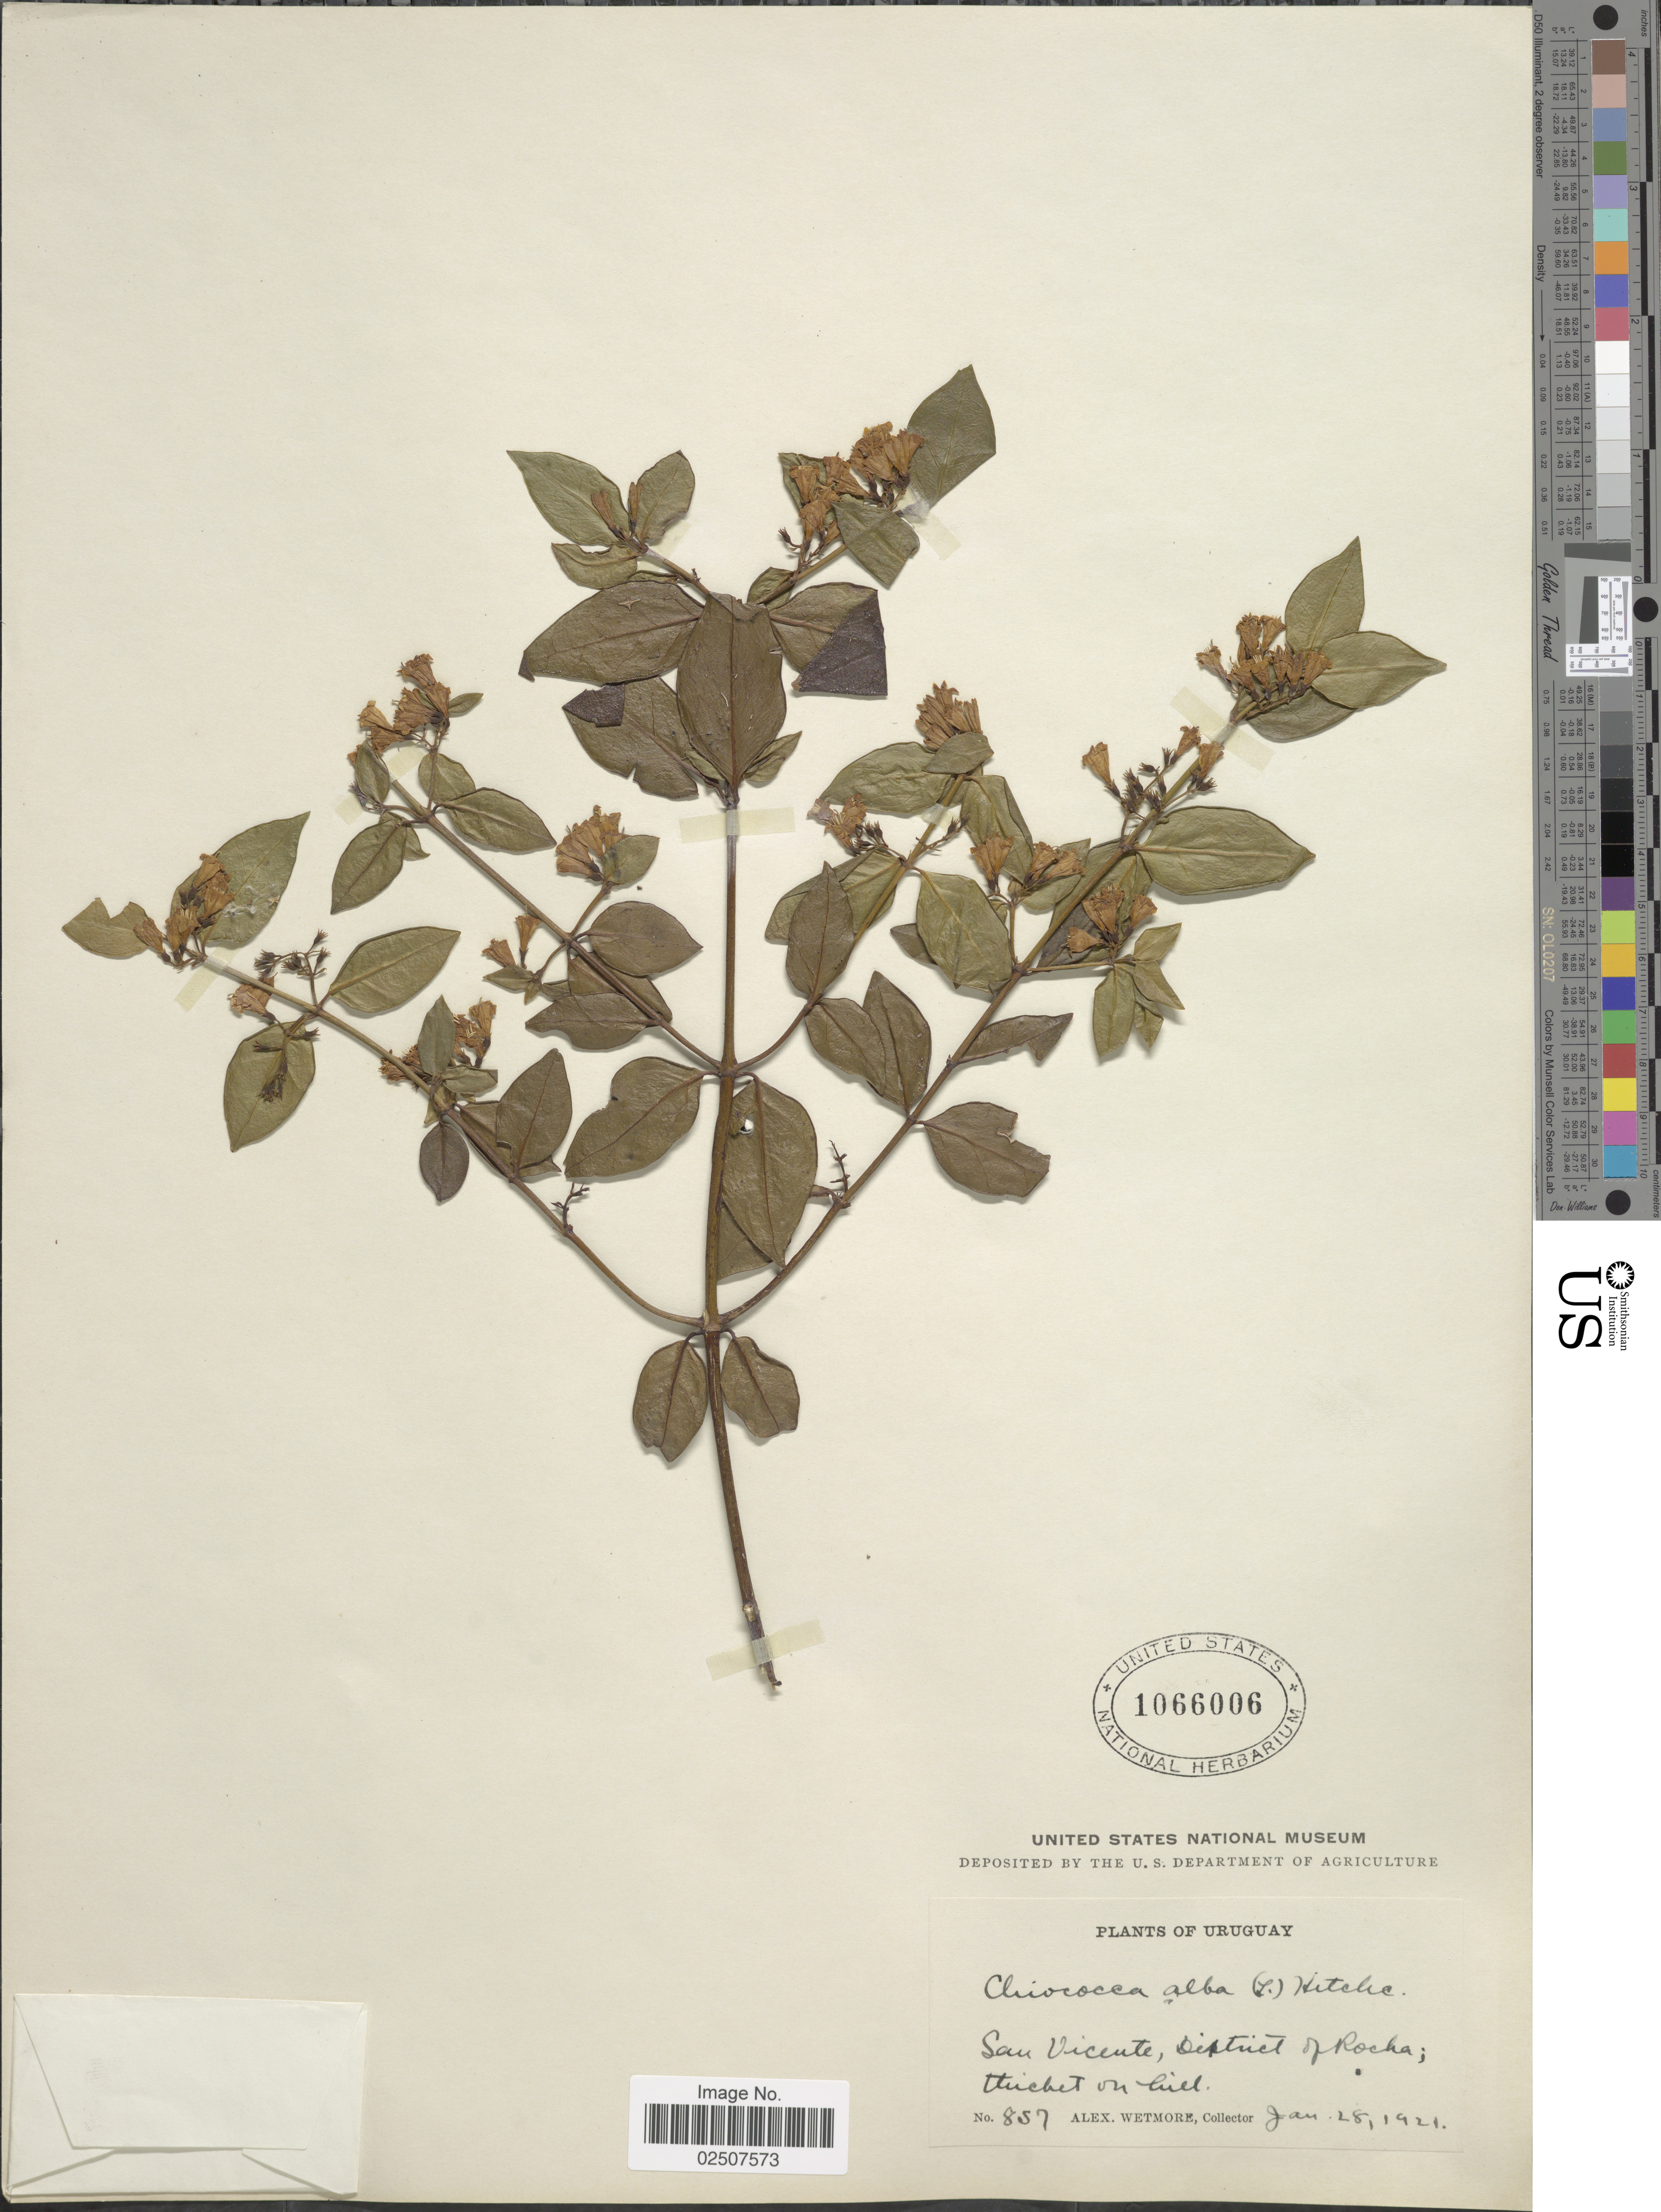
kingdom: Plantae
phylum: Tracheophyta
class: Magnoliopsida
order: Gentianales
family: Rubiaceae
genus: Chiococca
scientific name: Chiococca alba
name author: (L.) Hitchc.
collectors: A. Wetmore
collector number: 857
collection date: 1921-01-28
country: Uruguay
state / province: Rocha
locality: San Vicente, District of Rocha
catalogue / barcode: US 1066006